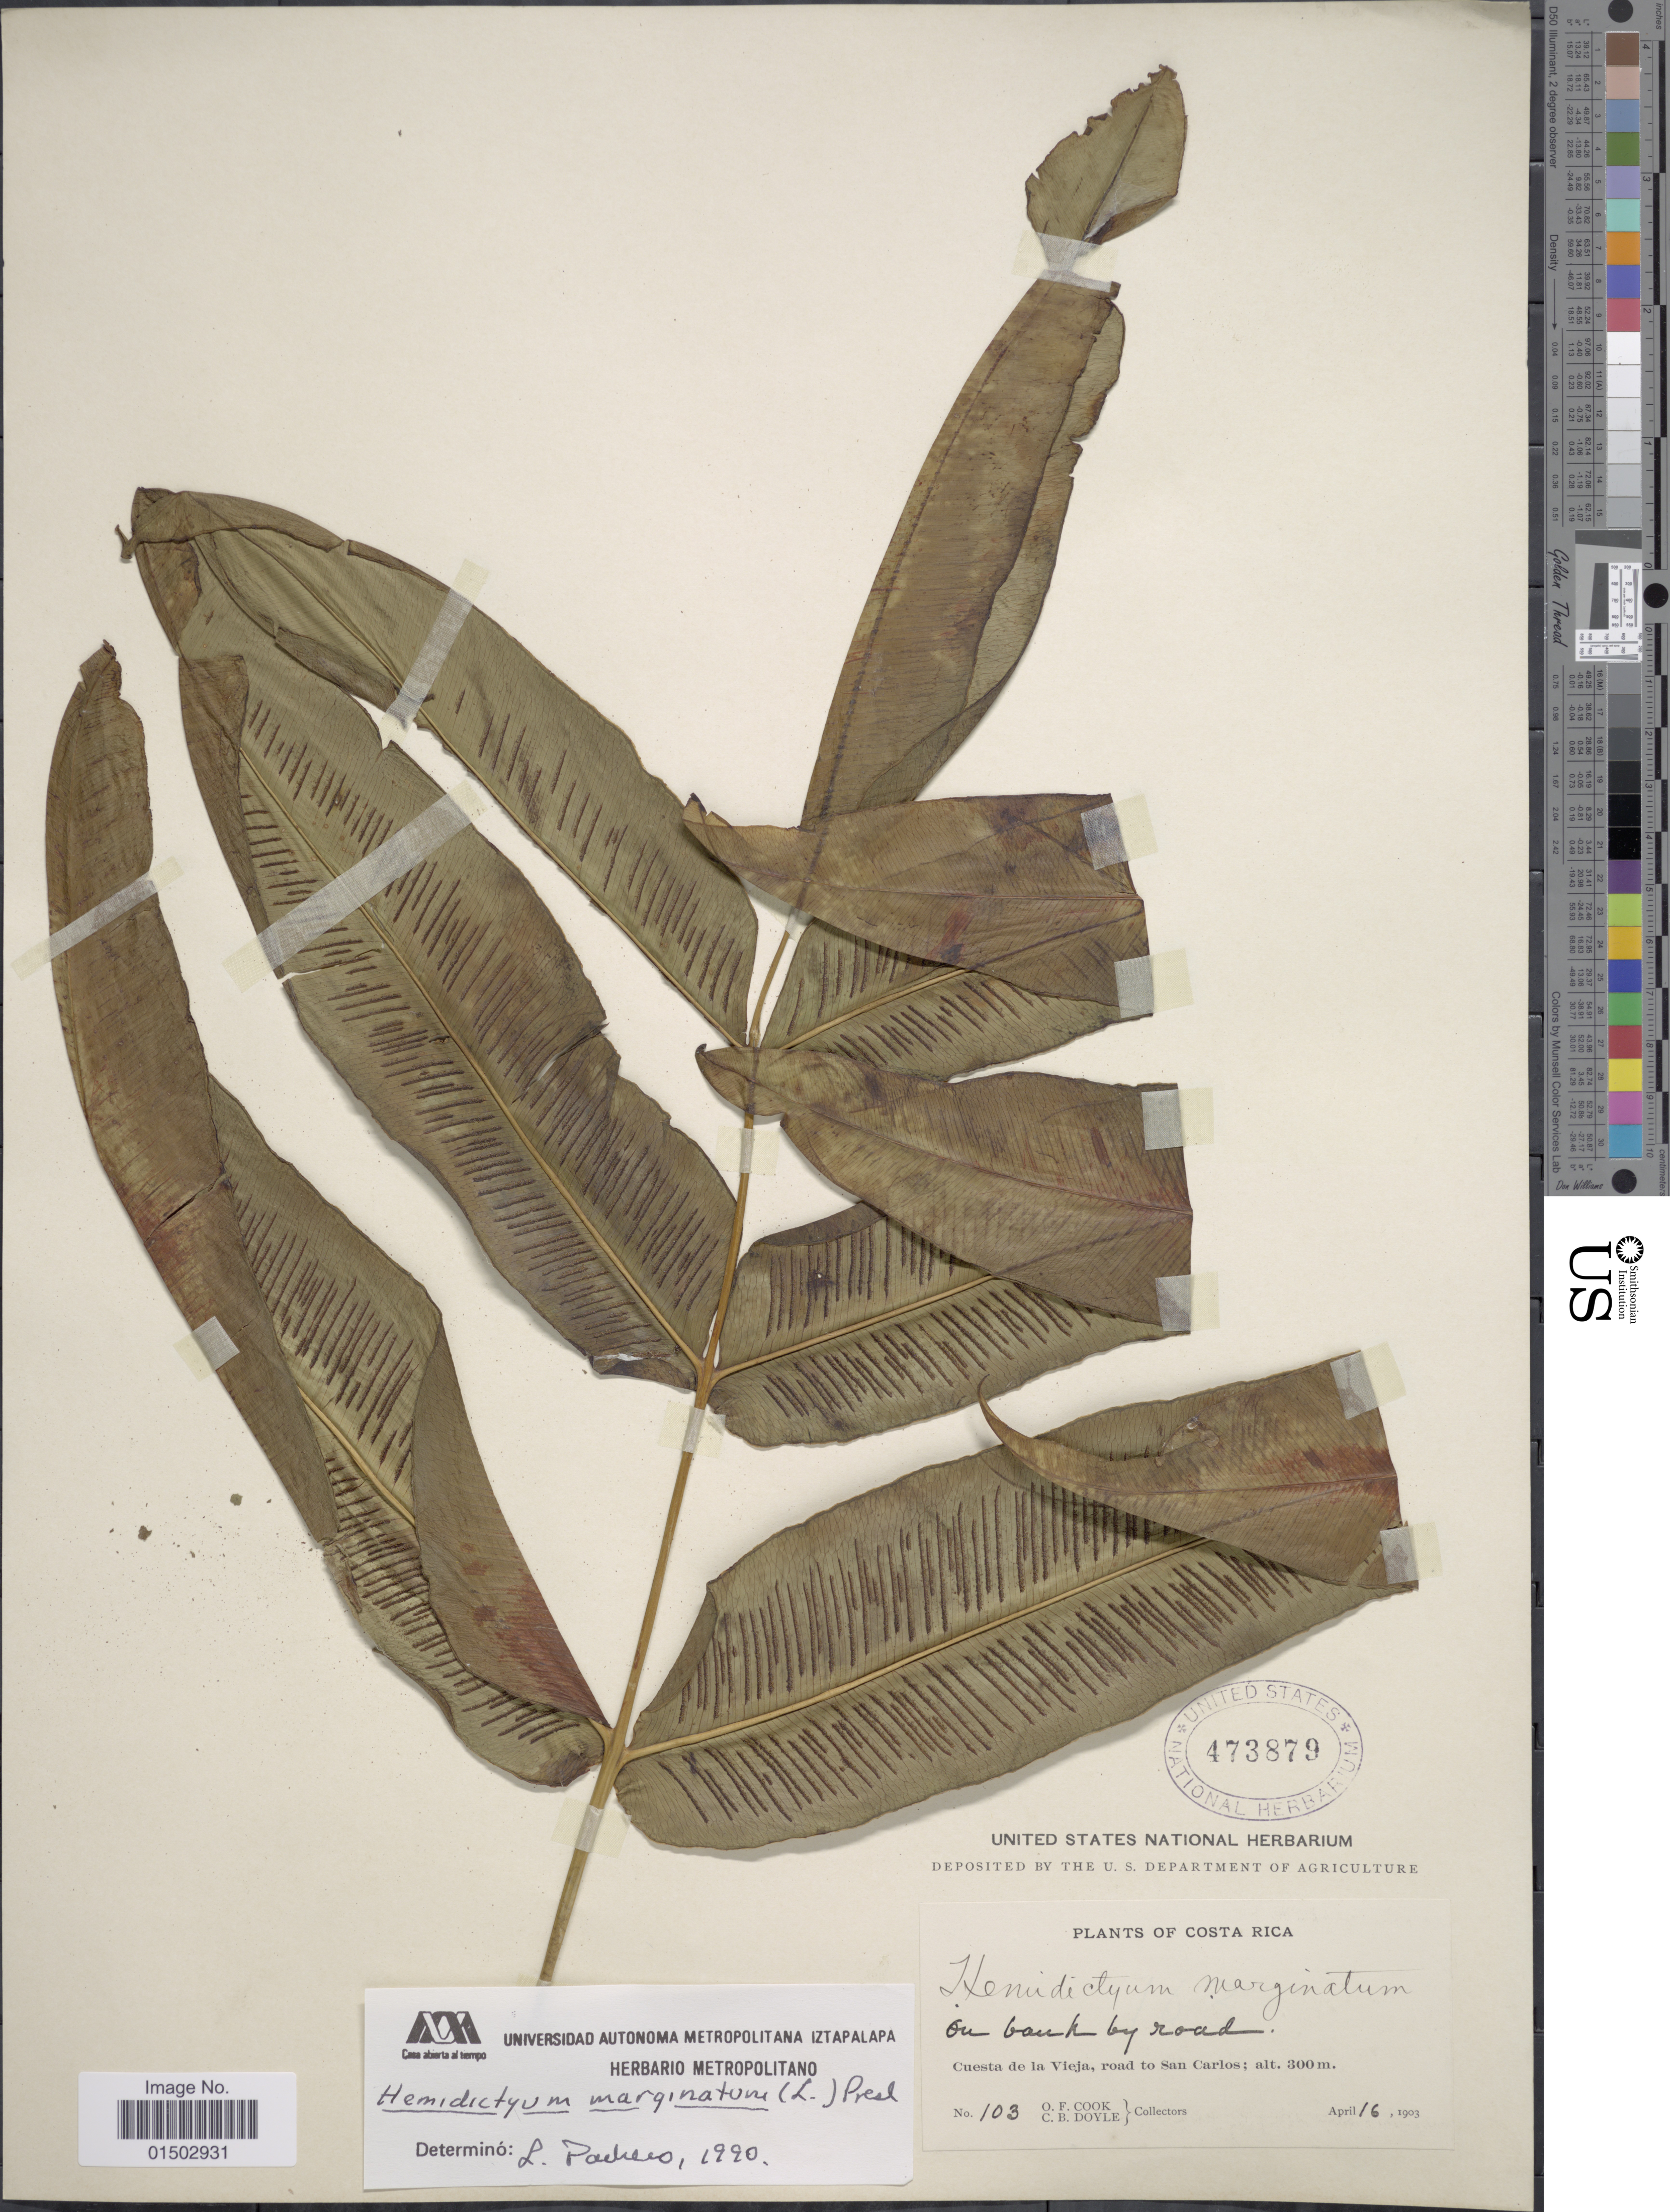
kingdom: Plantae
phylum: Tracheophyta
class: Polypodiopsida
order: Polypodiales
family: Hemidictyaceae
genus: Hemidictyum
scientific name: Hemidictyum marginatum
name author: (L.) C. Presl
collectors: O. F. Cook & C. Doyle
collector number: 103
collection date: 1903-04-16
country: Costa Rica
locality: Cuesta de la Vieja, road to San Carlos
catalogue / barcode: US 473879